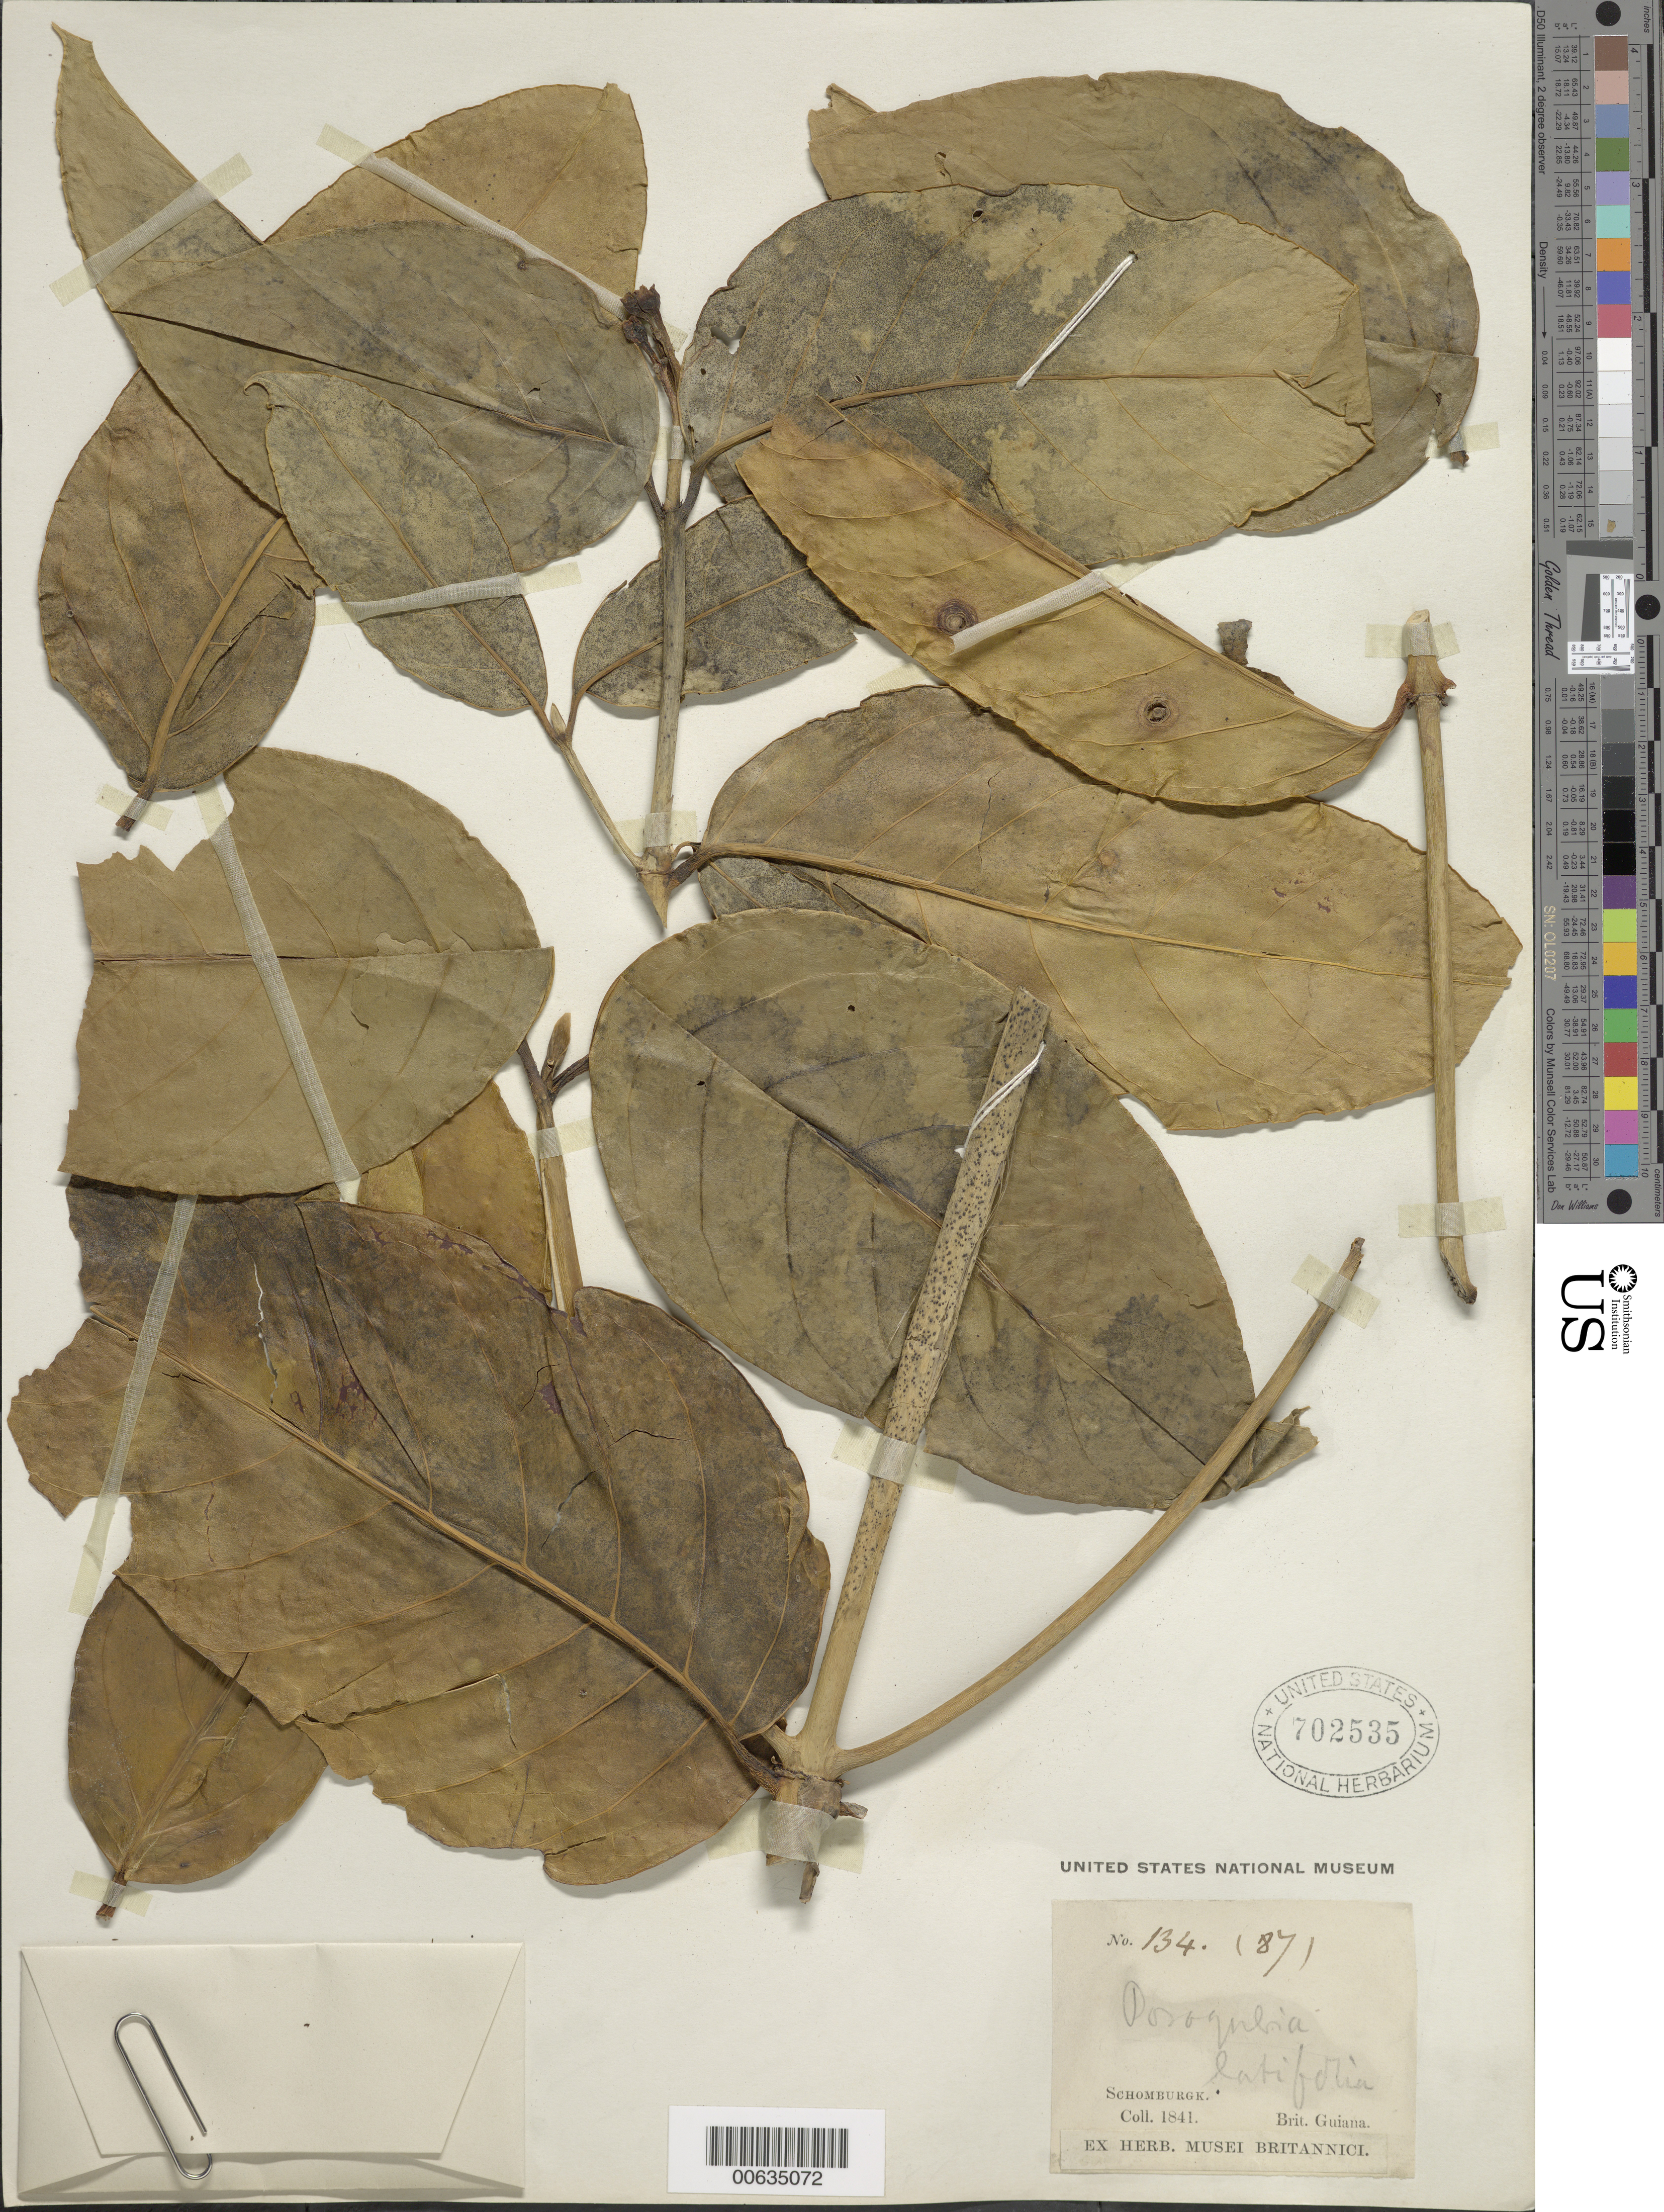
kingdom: Plantae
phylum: Tracheophyta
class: Magnoliopsida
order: Gentianales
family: Rubiaceae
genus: Posoqueria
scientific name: Posoqueria latifolia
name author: (Rudge) Roem. & Schult.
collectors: R. H. Schomburgk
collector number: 134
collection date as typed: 1871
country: Guyana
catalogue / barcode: US 702535